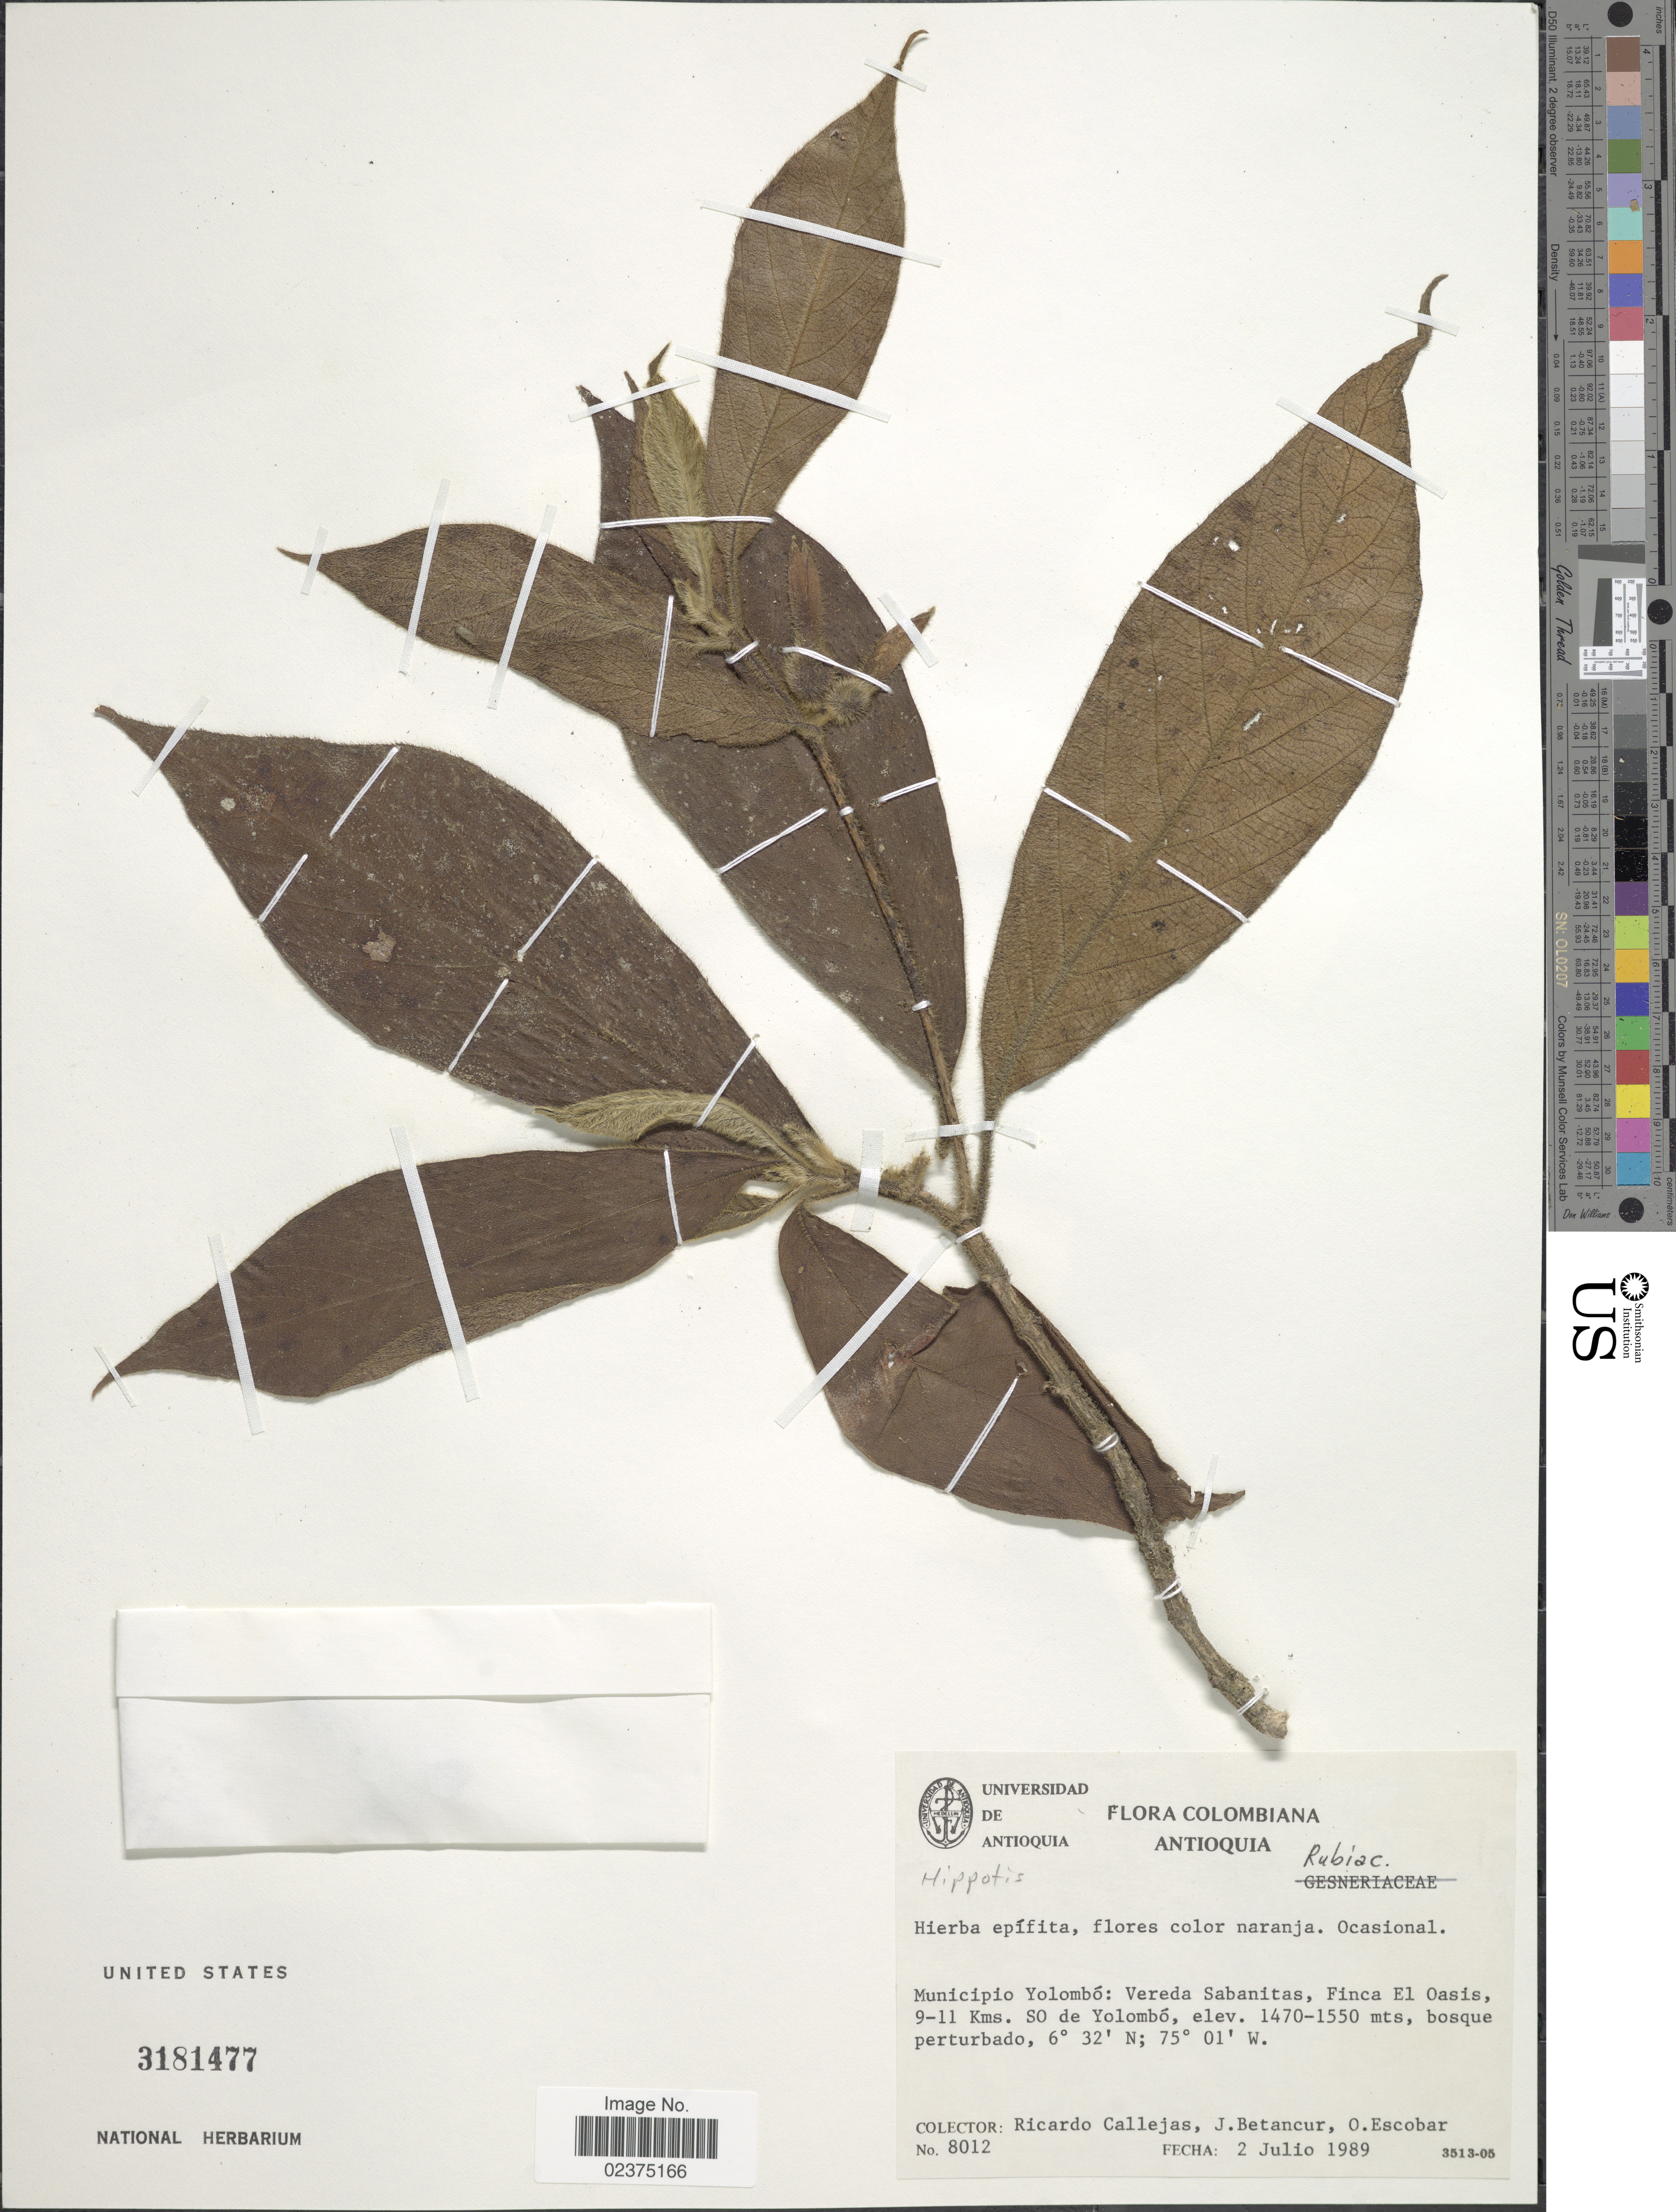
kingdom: Plantae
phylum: Tracheophyta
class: Magnoliopsida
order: Gentianales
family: Rubiaceae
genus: Hippotis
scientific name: Hippotis sp.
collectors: R. Callejas, J. Betancur & O. Escobar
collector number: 8012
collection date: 1989-07-02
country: Colombia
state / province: Antioquia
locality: Municipio Yolombó: Vereda Sabanitas, Finca El Oasis, 9-11 Kms. SO de Yolombó, bosque perturbado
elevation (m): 1470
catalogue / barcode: US 3181477